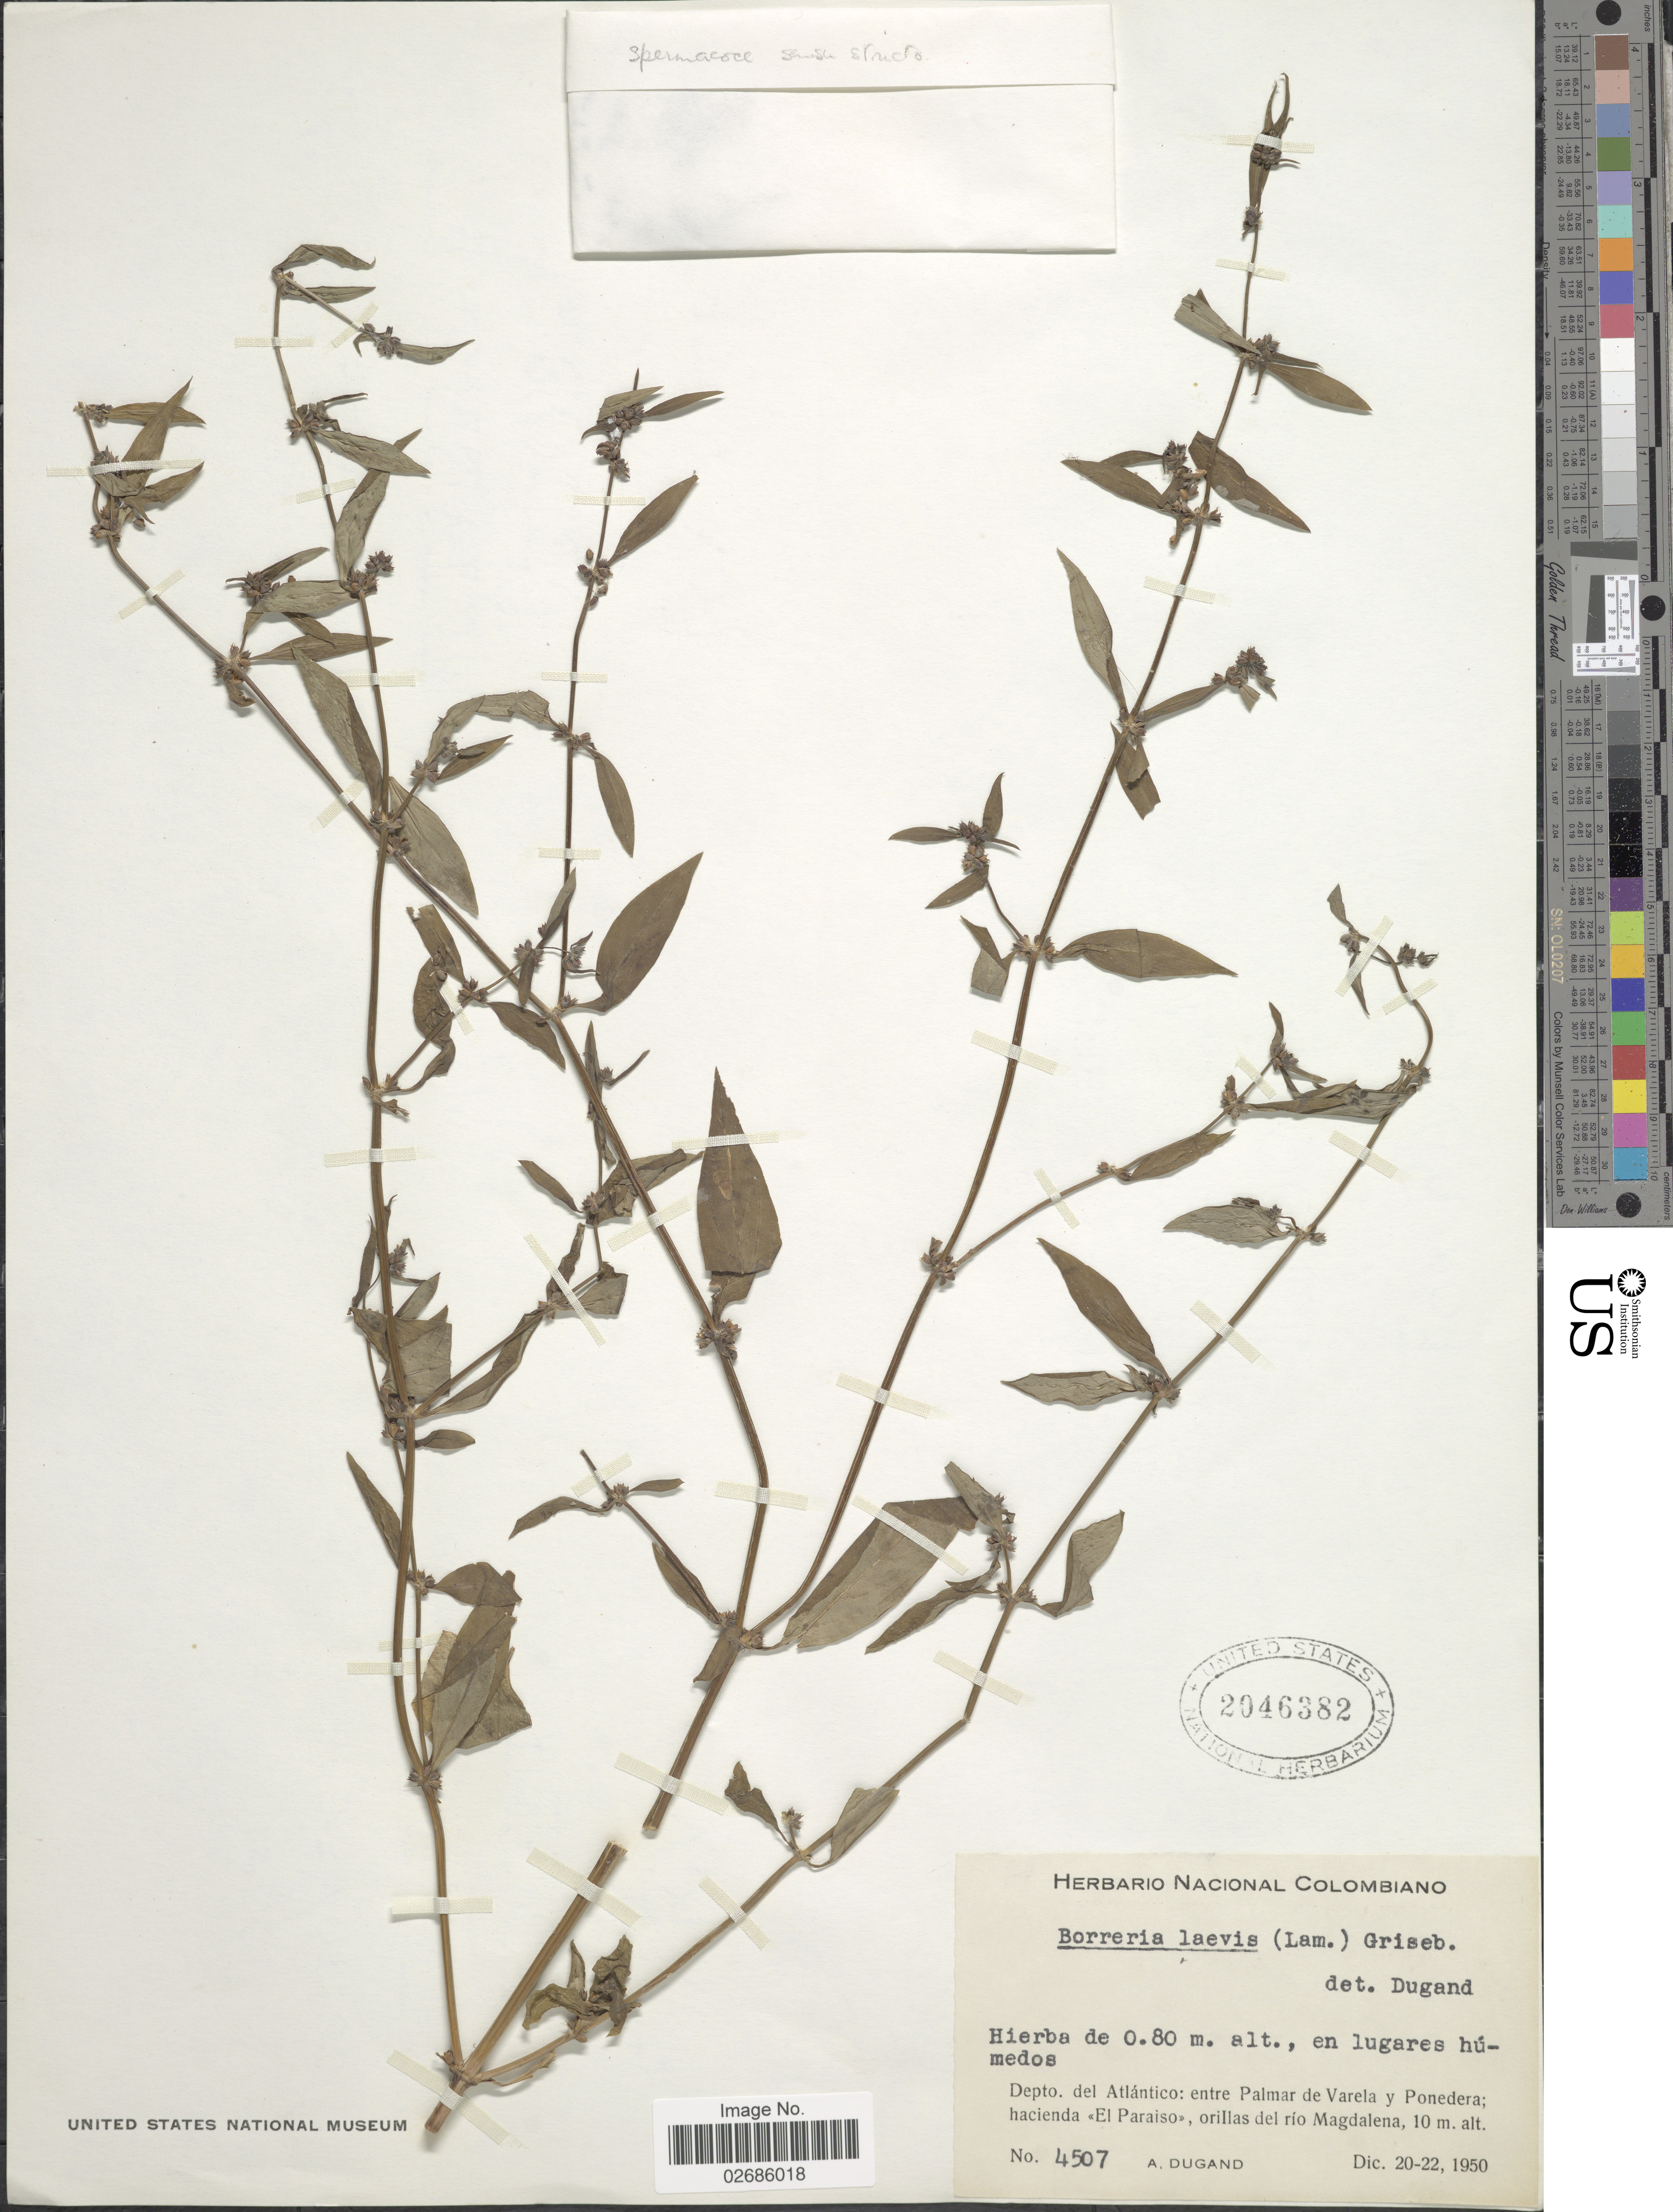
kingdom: Plantae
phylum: Tracheophyta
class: Magnoliopsida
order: Gentianales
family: Rubiaceae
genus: Borreria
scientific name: Borreria assurgens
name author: (Ruiz & Pav.) Griseb.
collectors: A. Dugand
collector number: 4507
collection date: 1950-12-20/1950-12-22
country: Colombia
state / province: Atlántico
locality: Depto. del Atlántico: entre Palmar de Varela y Ponedra; hacienda <<El Paraiso>>, orillas del río Magdalena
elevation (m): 10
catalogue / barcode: US 2046382